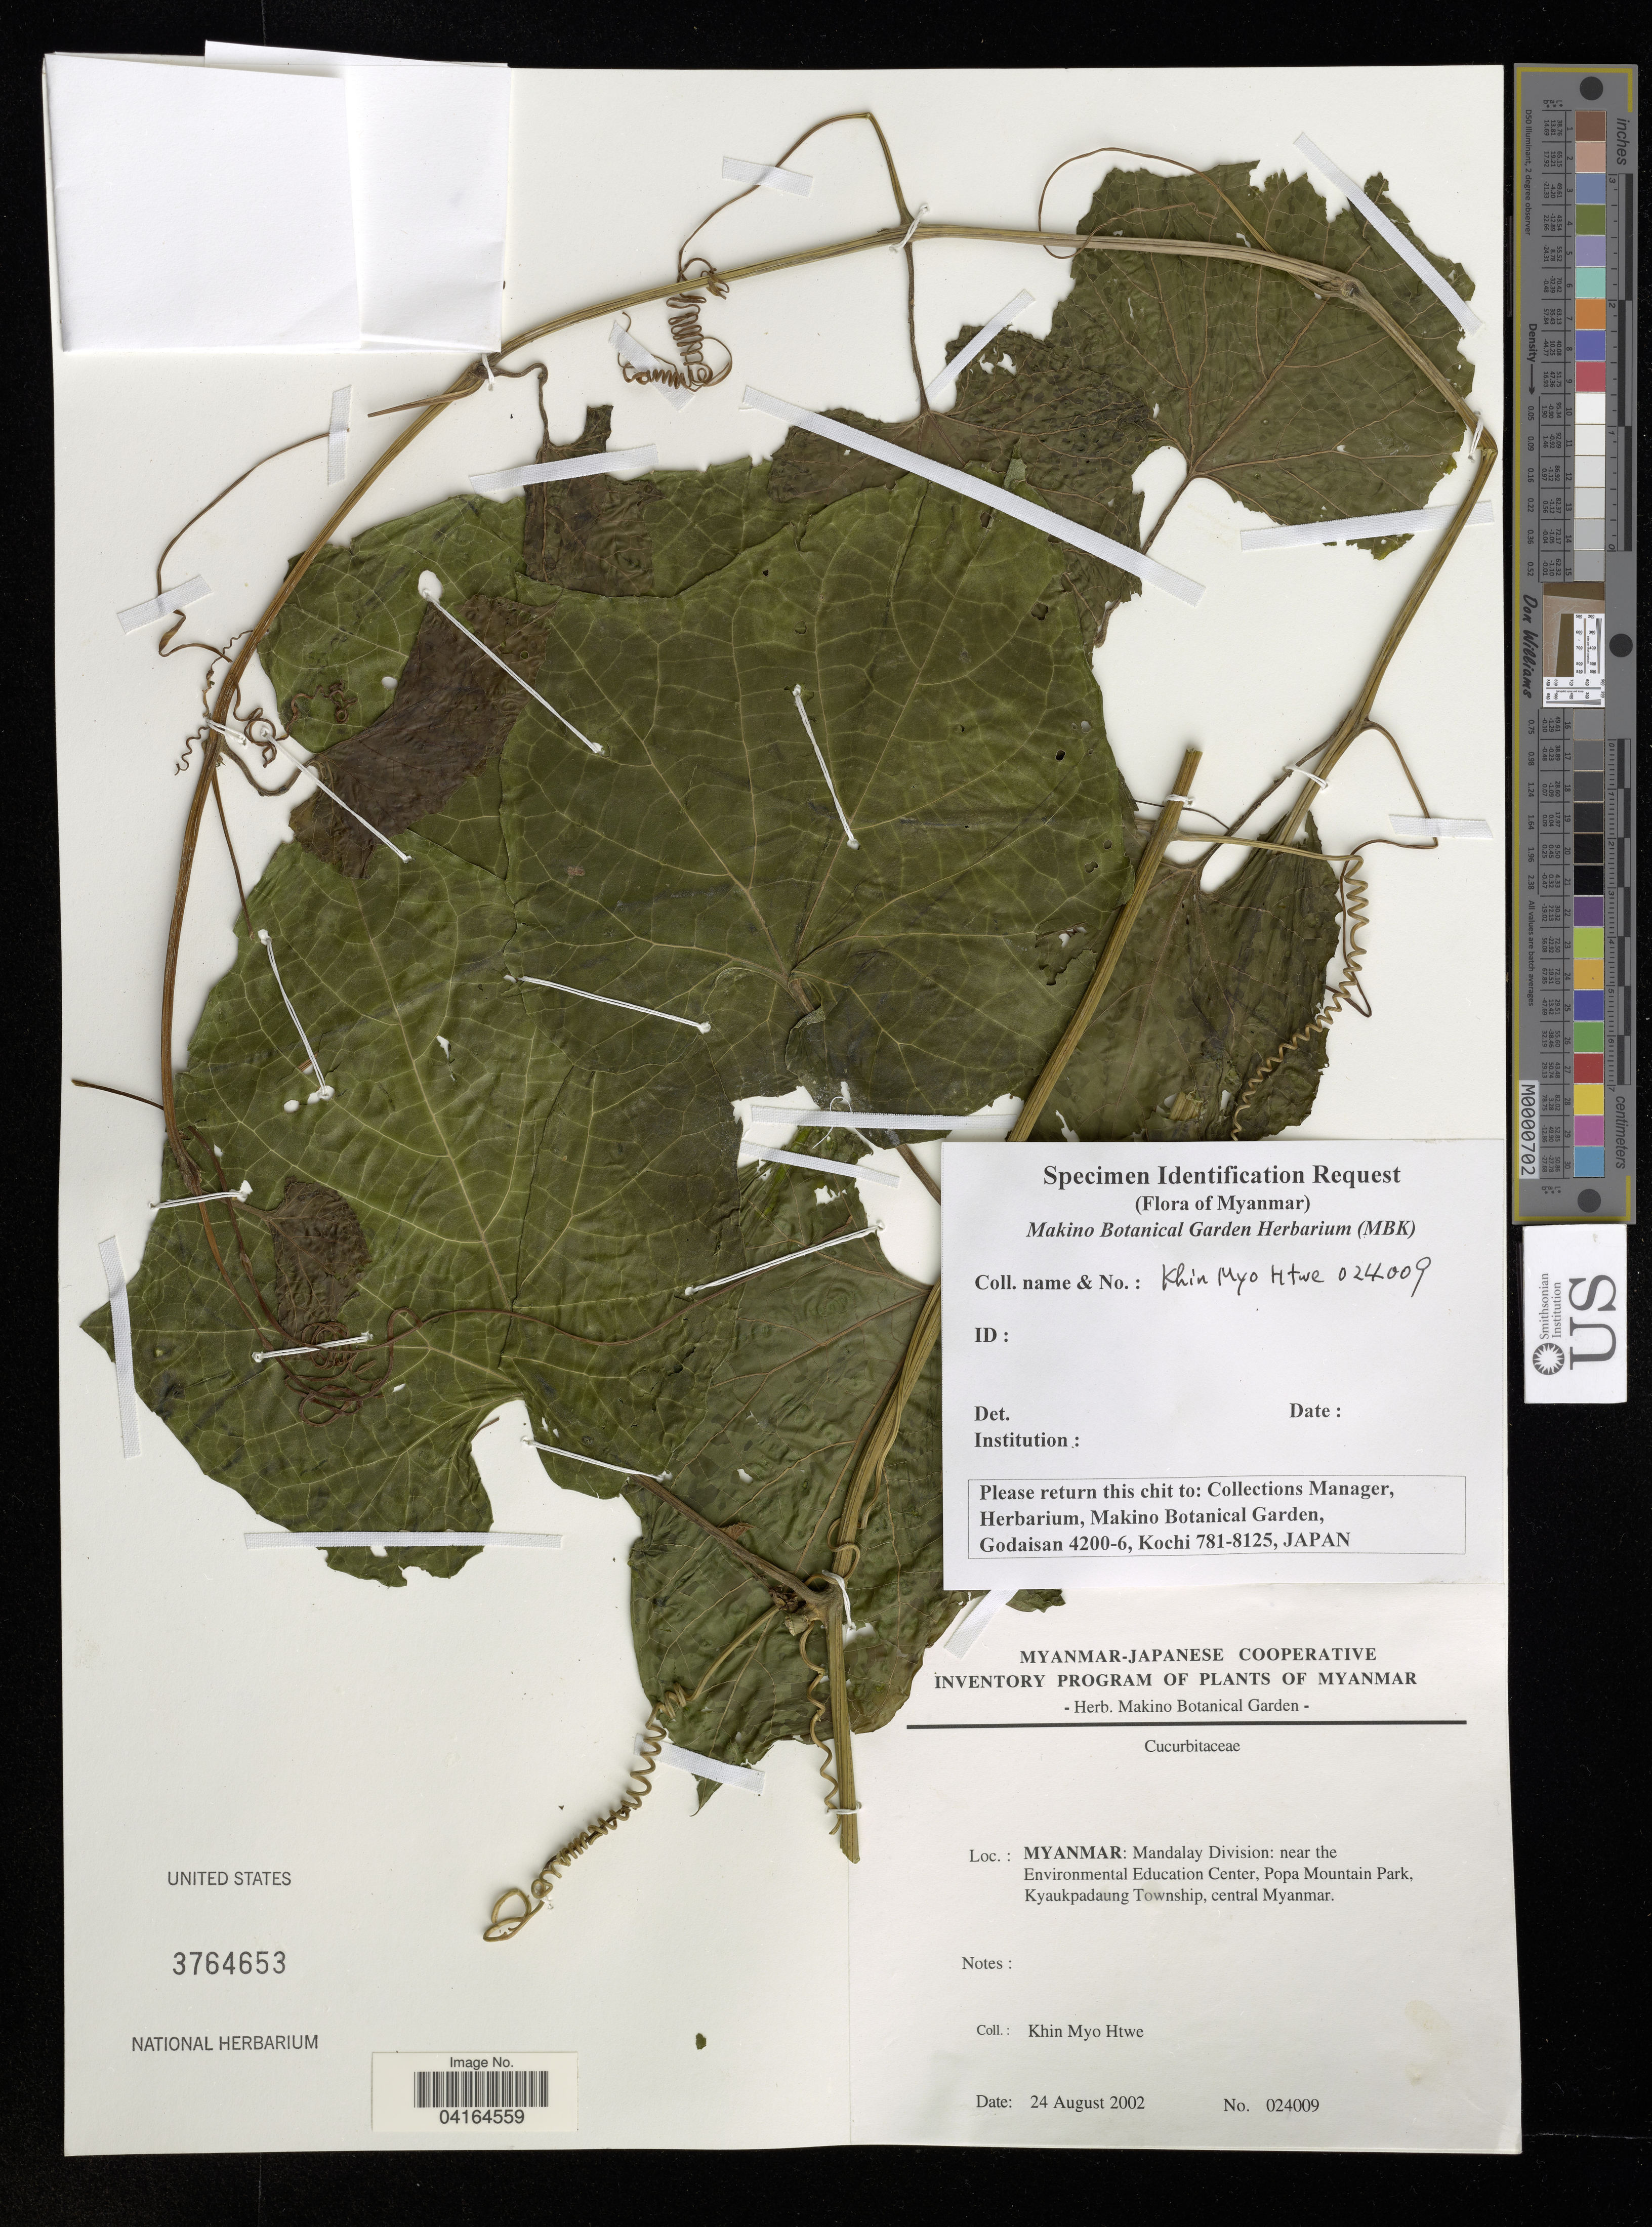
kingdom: Plantae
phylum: Tracheophyta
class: Magnoliopsida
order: Cucurbitales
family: Cucurbitaceae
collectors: K. Htwe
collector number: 024009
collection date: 2002-08-24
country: Myanmar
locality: Mandalay Division: near the Environmental Education Center, Popa Mountain Park, Kyaukpadaung Township, central Myanmar.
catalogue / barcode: US 3764653